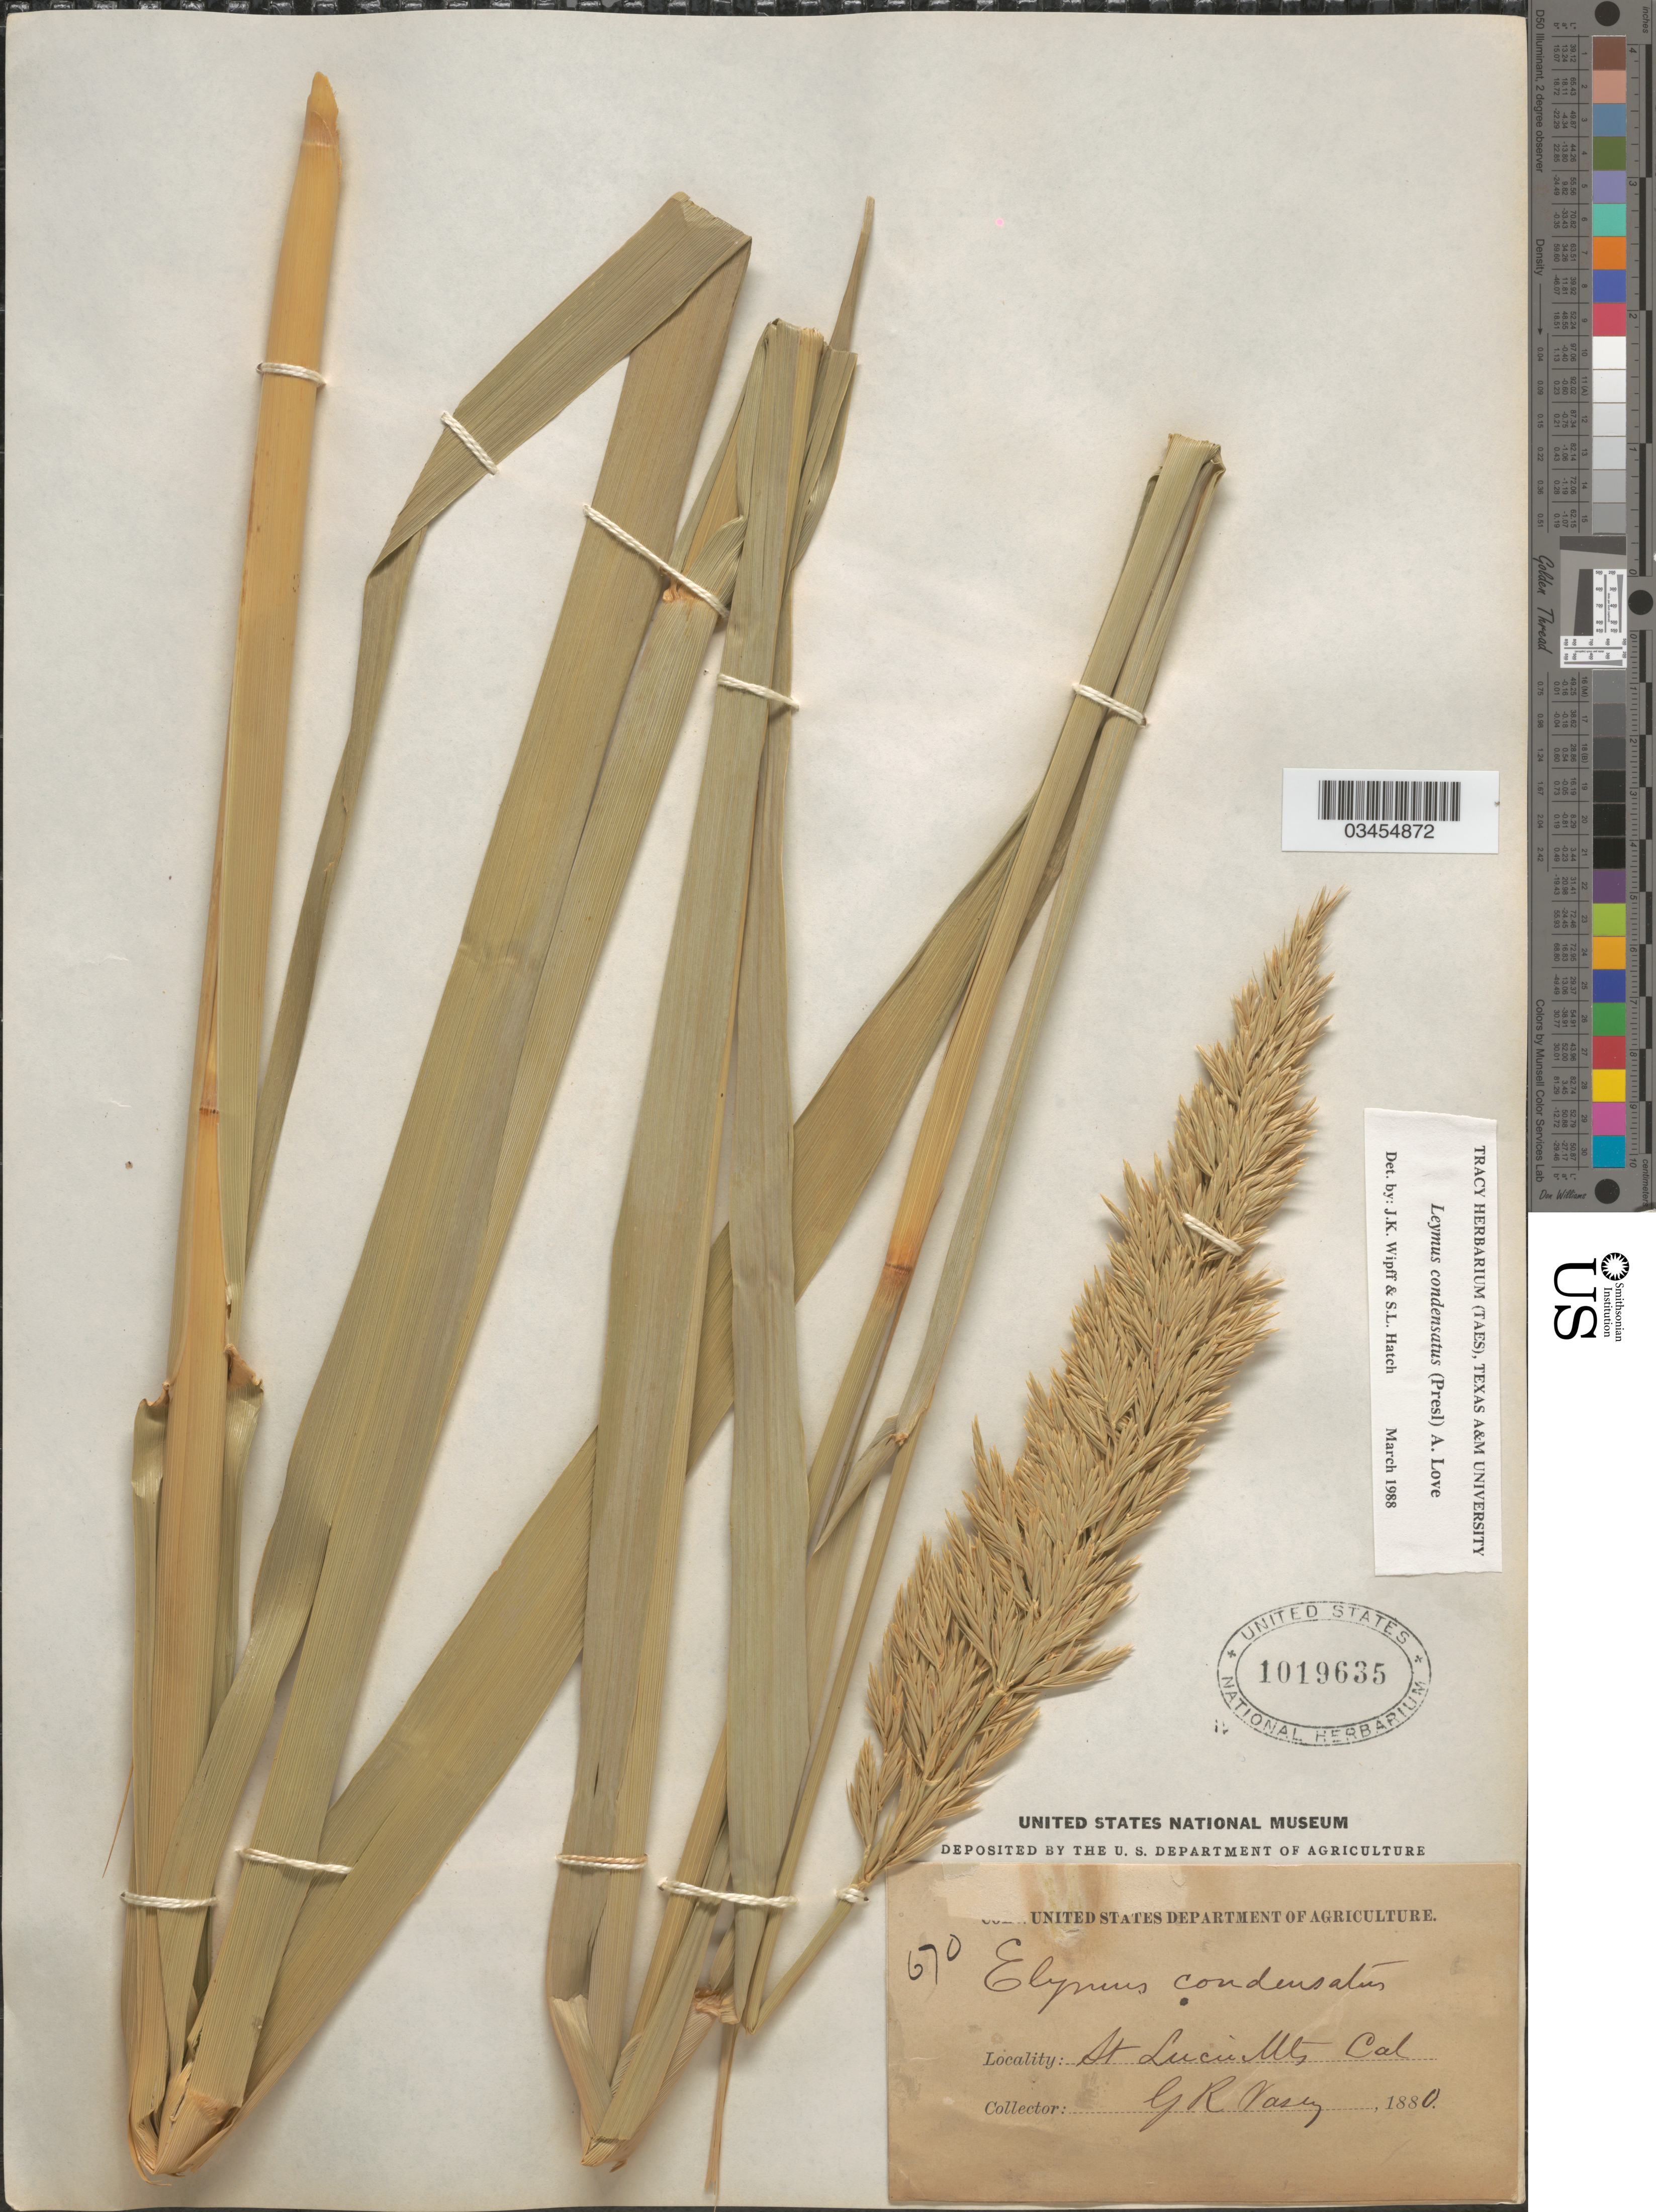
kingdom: Plantae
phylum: Tracheophyta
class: Liliopsida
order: Poales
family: Poaceae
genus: Leymus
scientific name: Leymus condensatus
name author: (J. Presl) Á. Löve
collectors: G. R. Vasey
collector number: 670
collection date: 1880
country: United States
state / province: California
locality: St. Lucie Mts.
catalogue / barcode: US 1019635